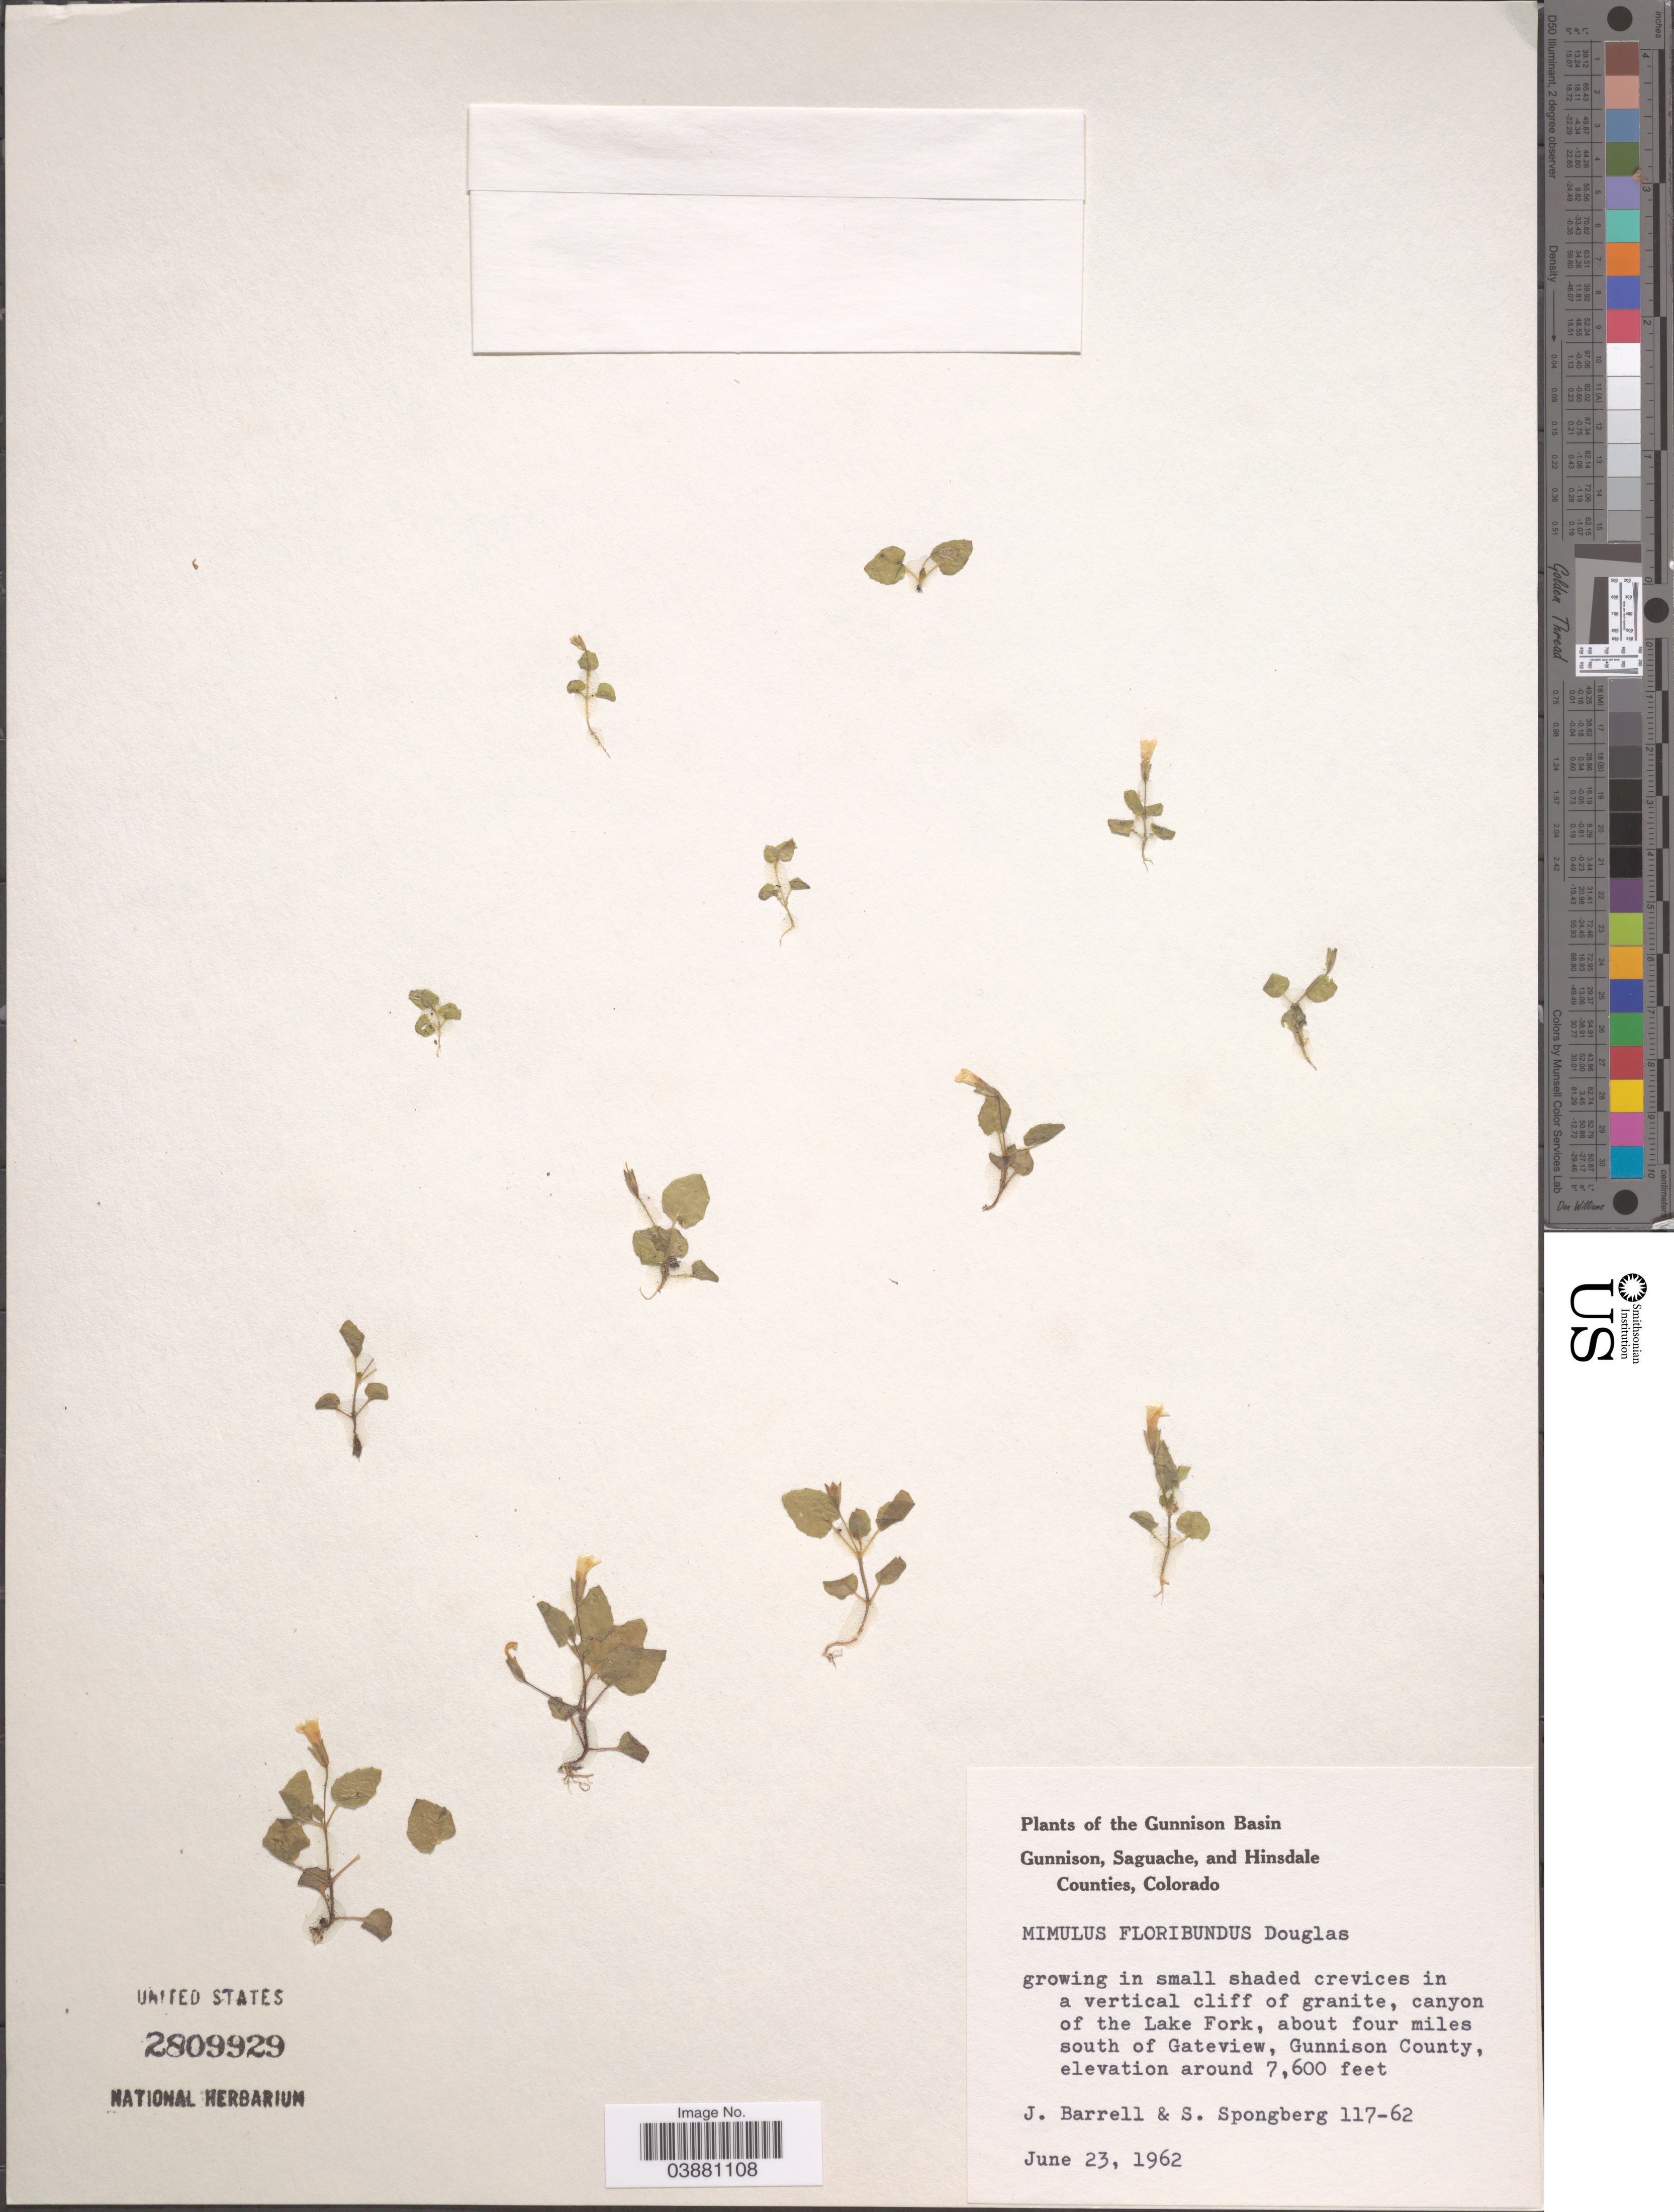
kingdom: Plantae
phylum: Tracheophyta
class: Magnoliopsida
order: Lamiales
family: Phrymaceae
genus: Mimulus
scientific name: Mimulus floribundus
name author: Douglas ex Lindl.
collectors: J. Barrell & S. A.Spongberg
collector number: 117-62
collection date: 1962-06-23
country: United States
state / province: Colorado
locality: The Gunnison Basin. Canyon of the Lake Fork, about four miles south of Gateview, Gunnison County.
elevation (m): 2316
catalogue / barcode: US 2809929